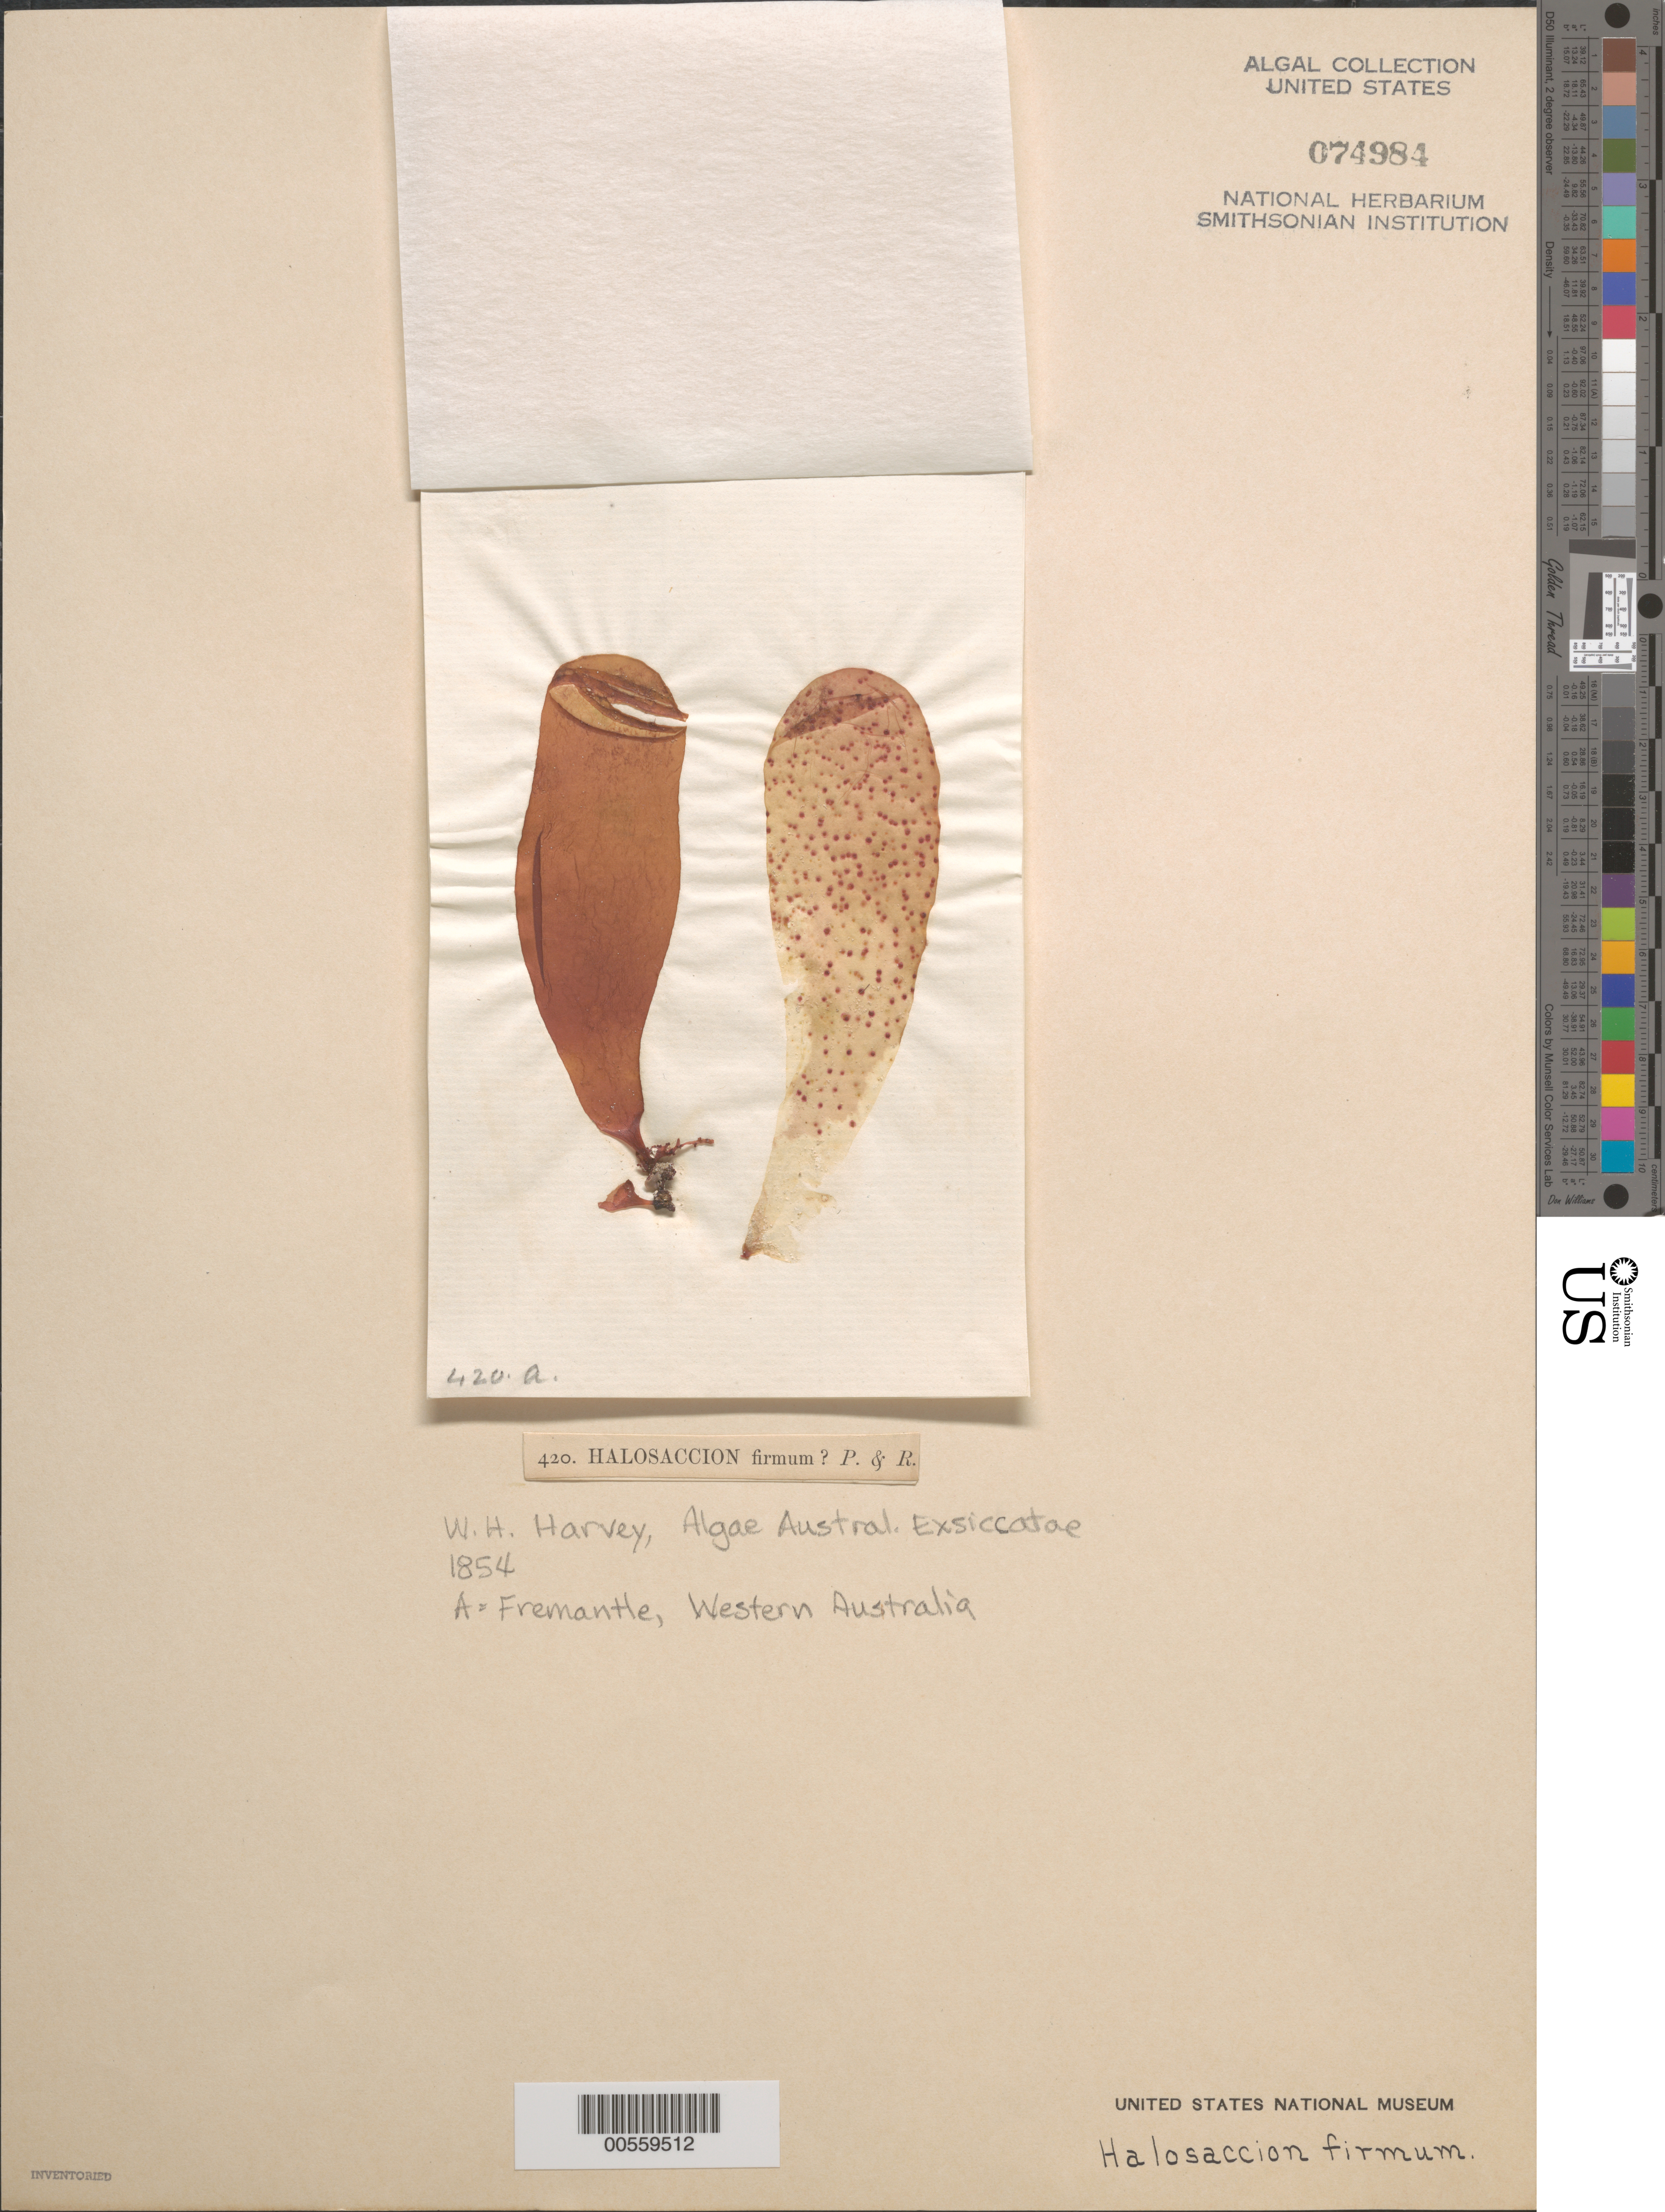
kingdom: Plantae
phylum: Rhodophyta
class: Florideophyceae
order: Palmariales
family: Palmariaceae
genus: Devaleraea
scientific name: Devaleraea firma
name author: (Postels & Rupr.) Selivanova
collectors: W. Harvey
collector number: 420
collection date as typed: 1854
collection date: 1854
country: Australia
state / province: Western Australia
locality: Fremantle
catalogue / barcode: US 74984